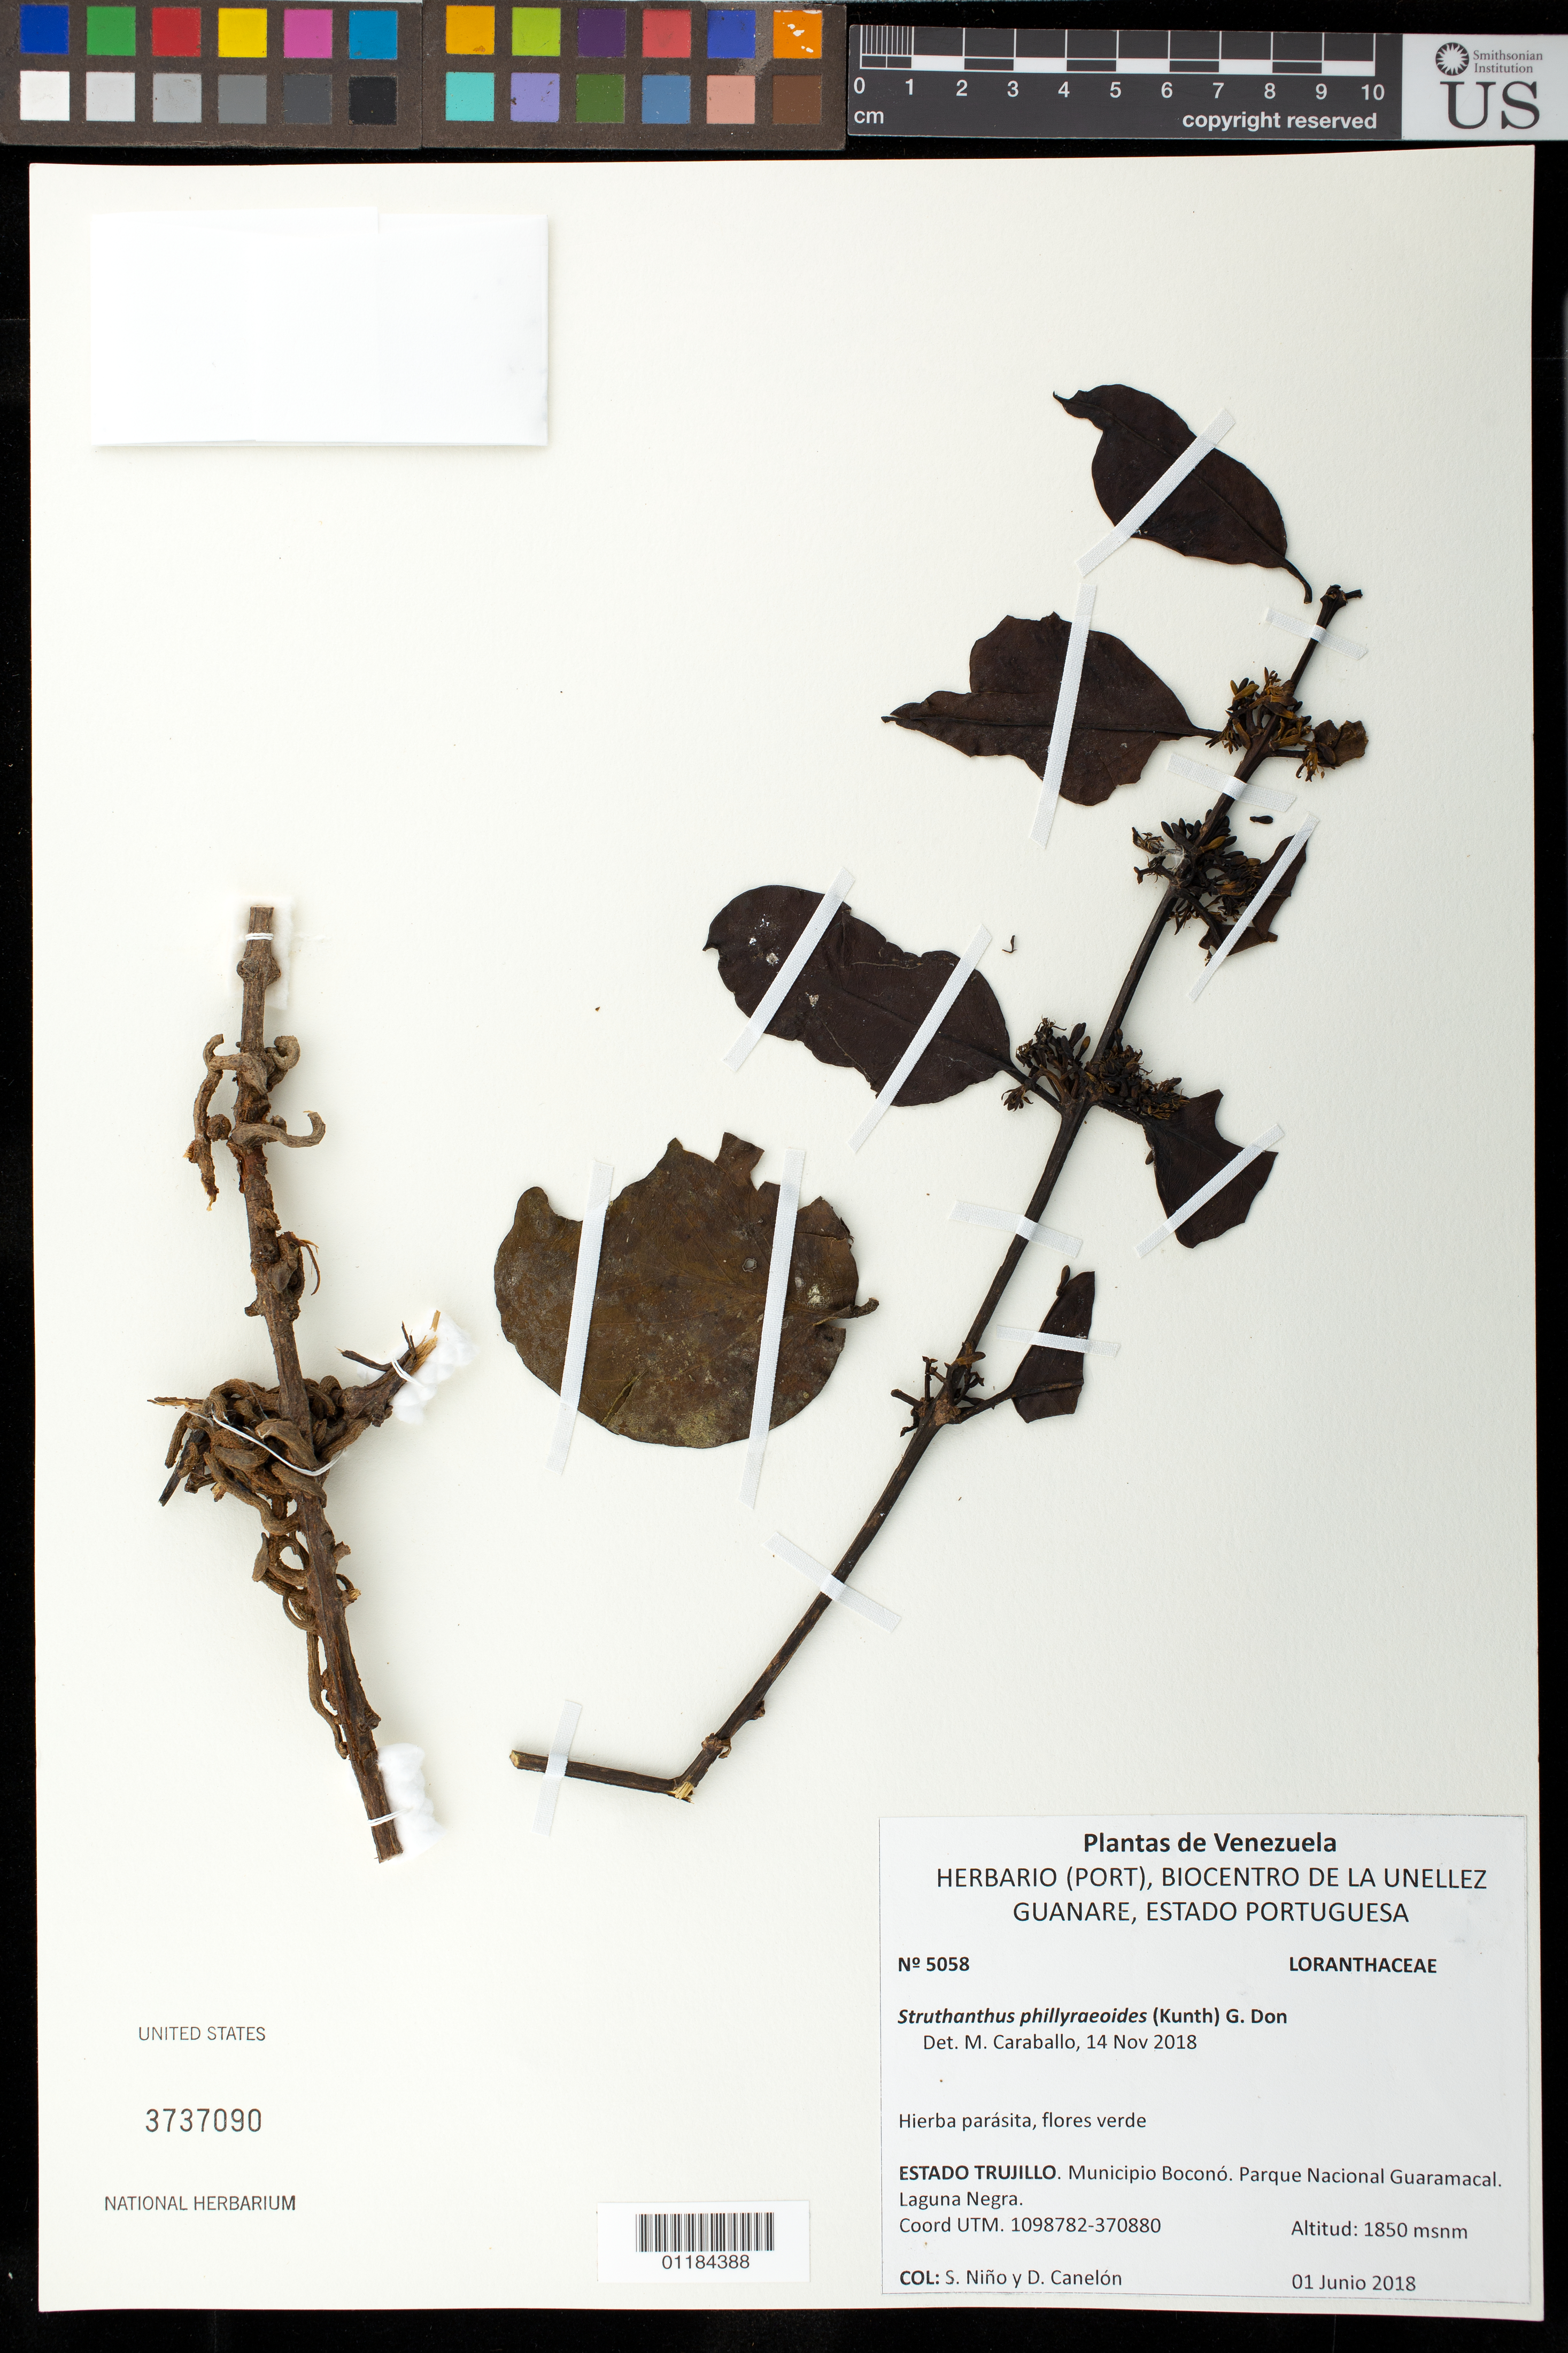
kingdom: Plantae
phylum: Tracheophyta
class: Magnoliopsida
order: Santalales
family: Loranthaceae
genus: Struthanthus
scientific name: Struthanthus phyllyraeoides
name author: (Kunth) Blume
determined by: Caraballo-Ortiz, Marcos A., (MISS), University of Mississippi (UNITED STATES)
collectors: S. M. Niño & D. Canelón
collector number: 5085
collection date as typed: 01 Junio 2018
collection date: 2018-06-01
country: Venezuela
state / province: Trujillo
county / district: Boconó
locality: Parque Nacional Guaramacal. Laguna Negra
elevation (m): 1850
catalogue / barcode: US 3737090